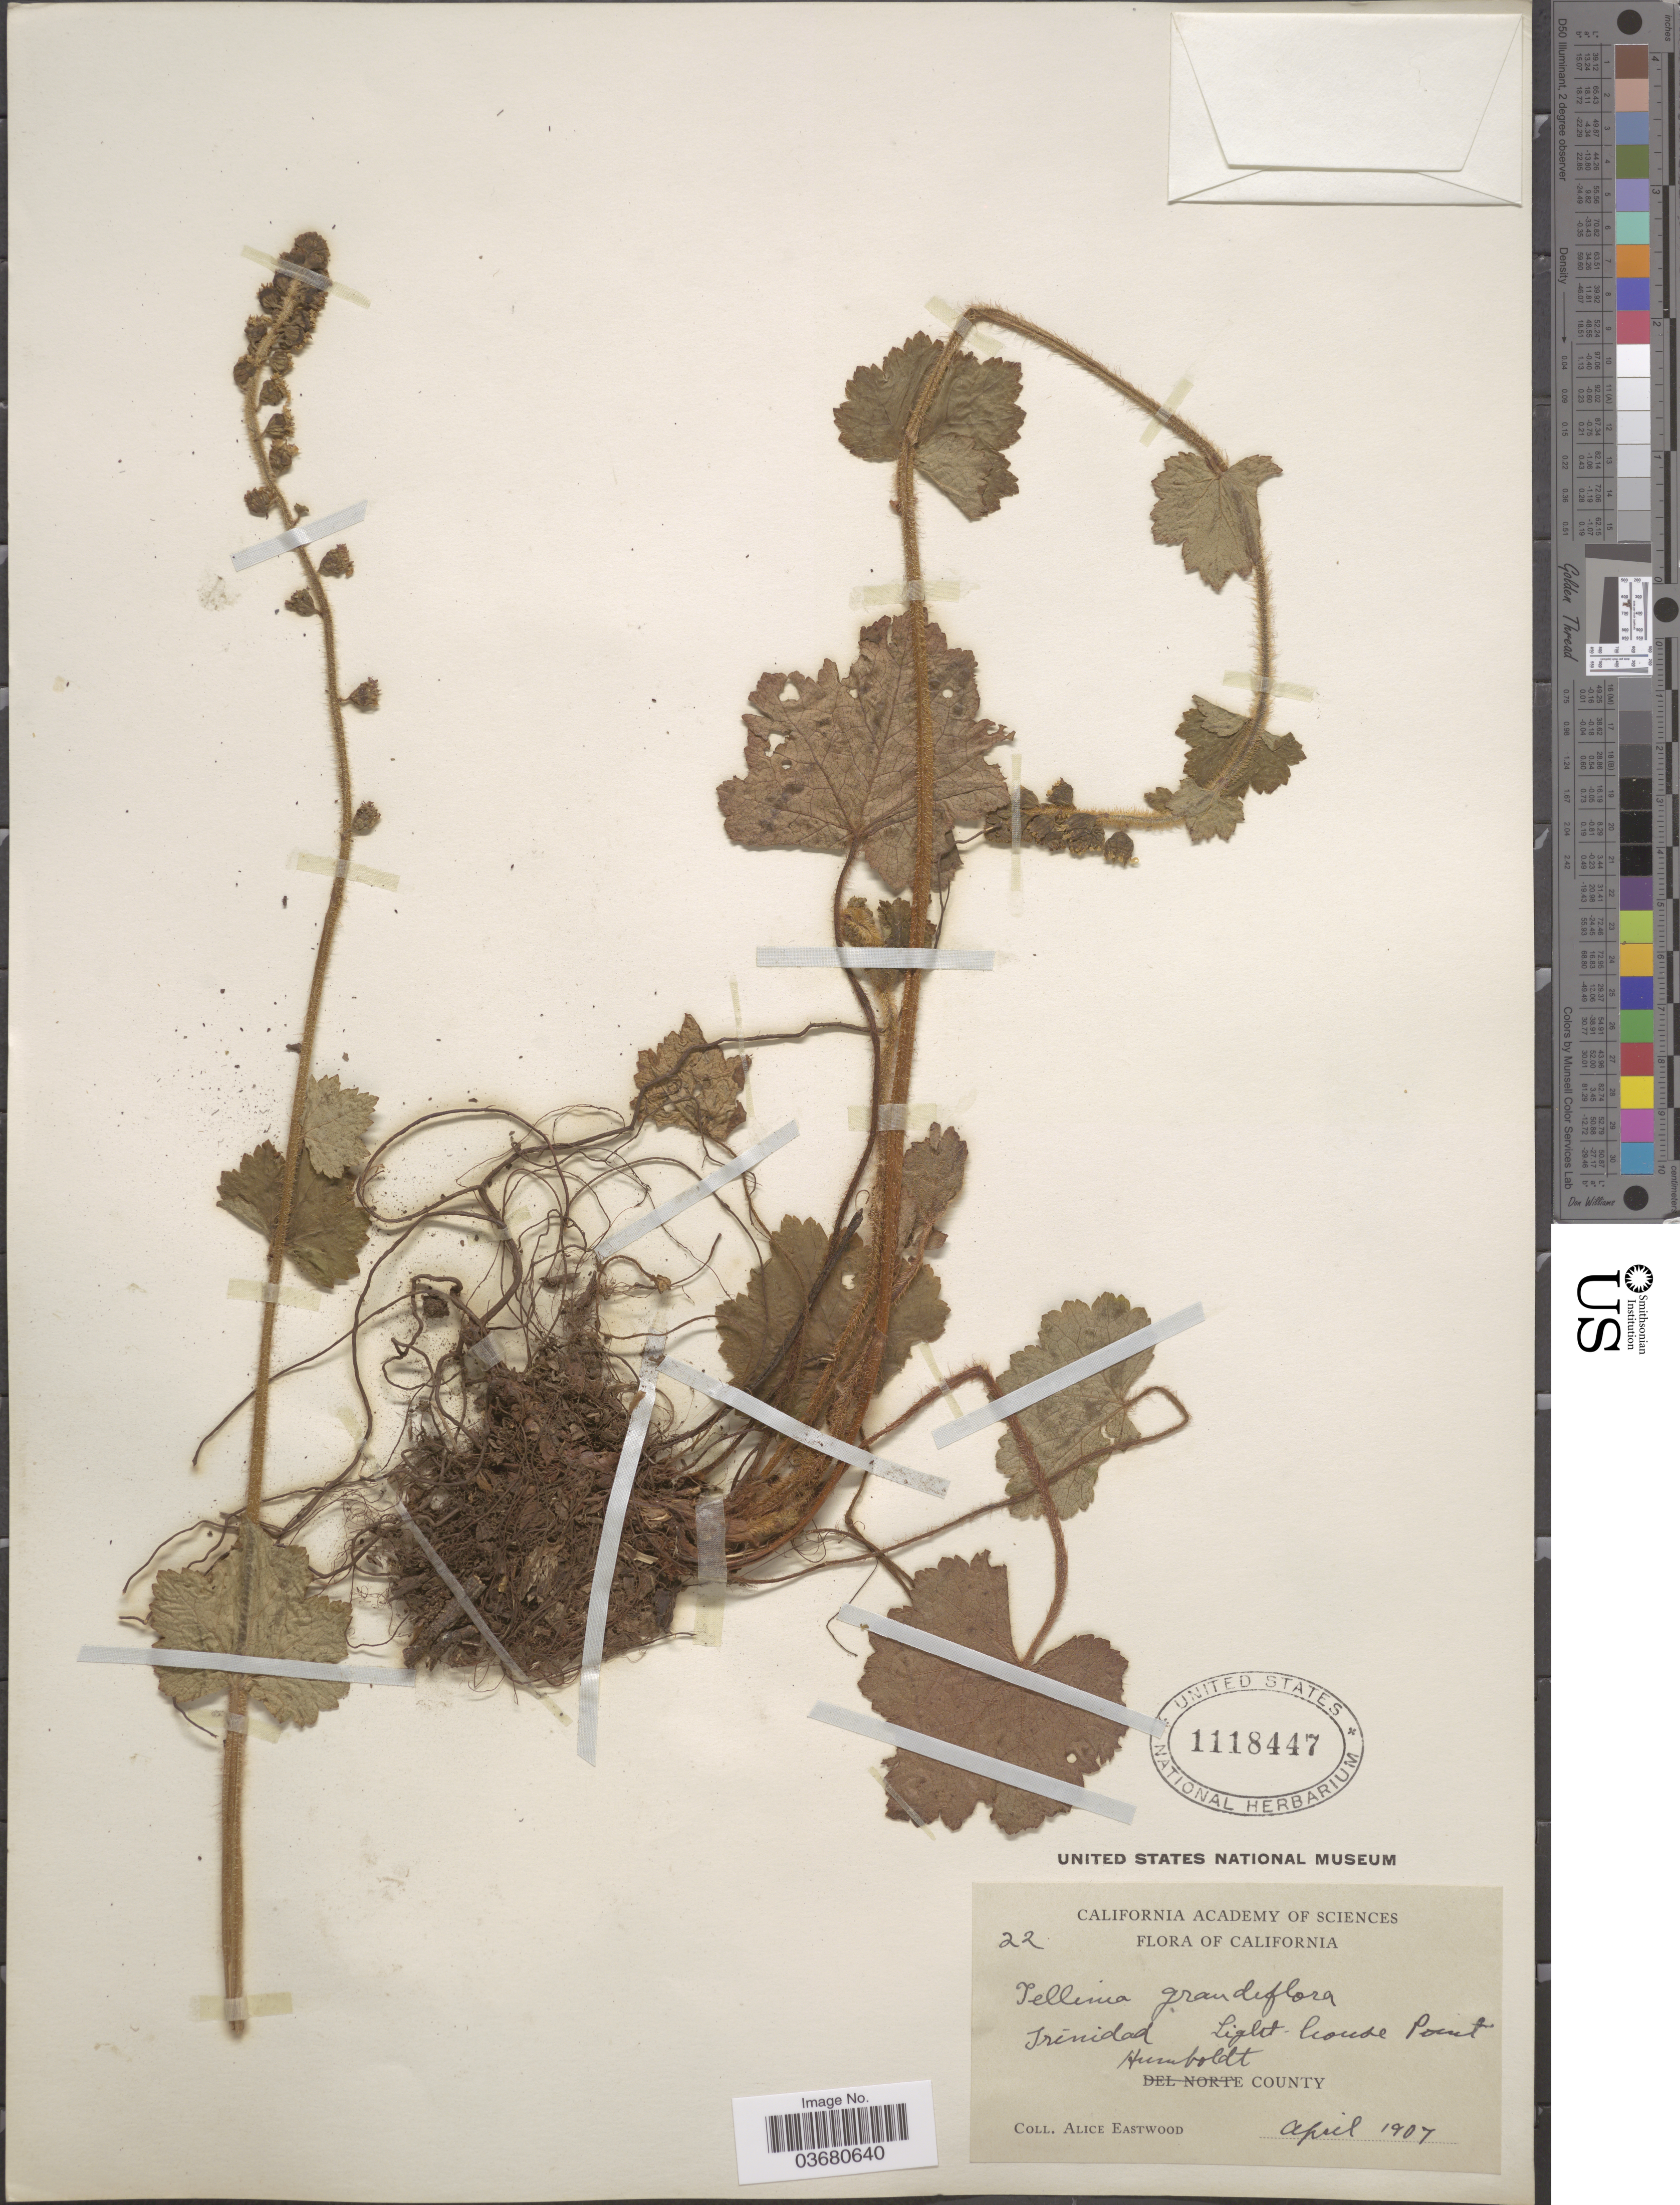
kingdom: Plantae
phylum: Tracheophyta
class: Magnoliopsida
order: Saxifragales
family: Saxifragaceae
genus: Tellima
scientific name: Tellima grandiflora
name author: (Pursh) Douglas ex Lindl.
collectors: A. Eastwood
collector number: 22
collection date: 1907-04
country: United States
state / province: California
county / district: Humboldt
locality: Trinidad. Light-house Point. Humboldt County.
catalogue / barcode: US 1118447